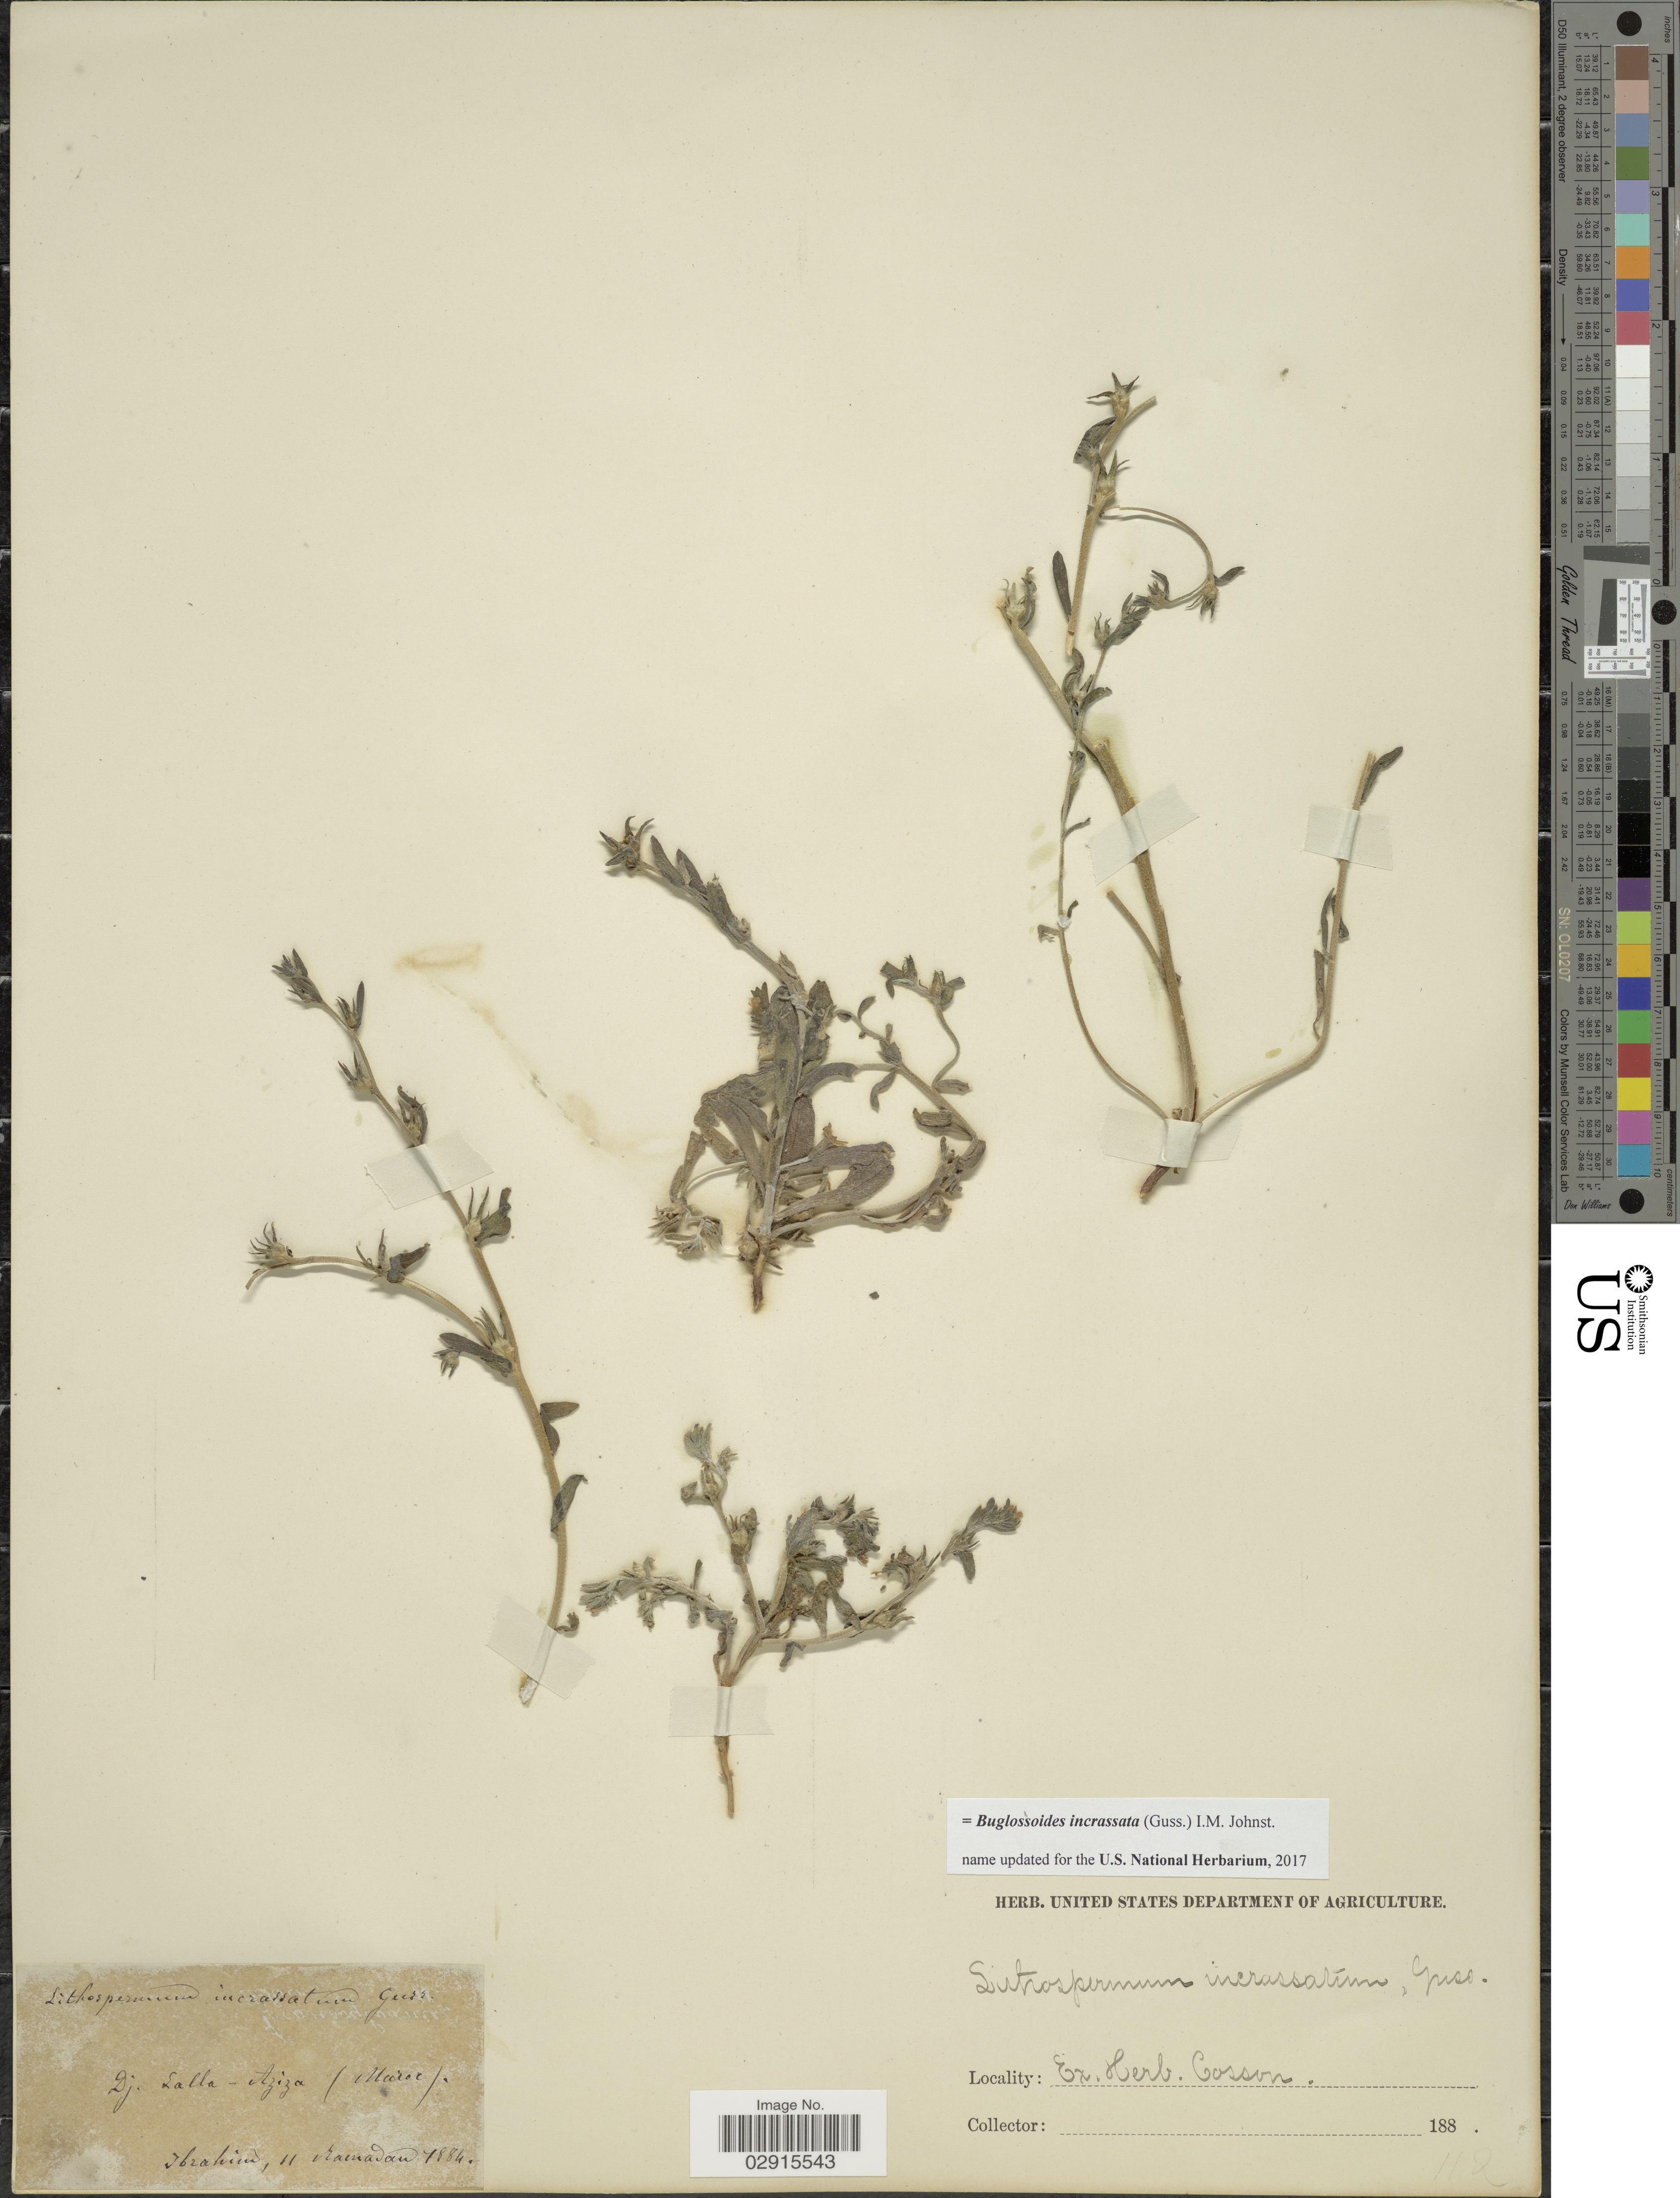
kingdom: Plantae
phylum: Tracheophyta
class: Magnoliopsida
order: Boraginales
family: Boraginaceae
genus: Buglossoides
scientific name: Buglossoides incrassata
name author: (Gussone) I.M. Johnst.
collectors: -. Ibrahim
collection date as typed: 11 ramadan 1884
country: Morocco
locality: Dj. Ella - Aziza (Maroc).